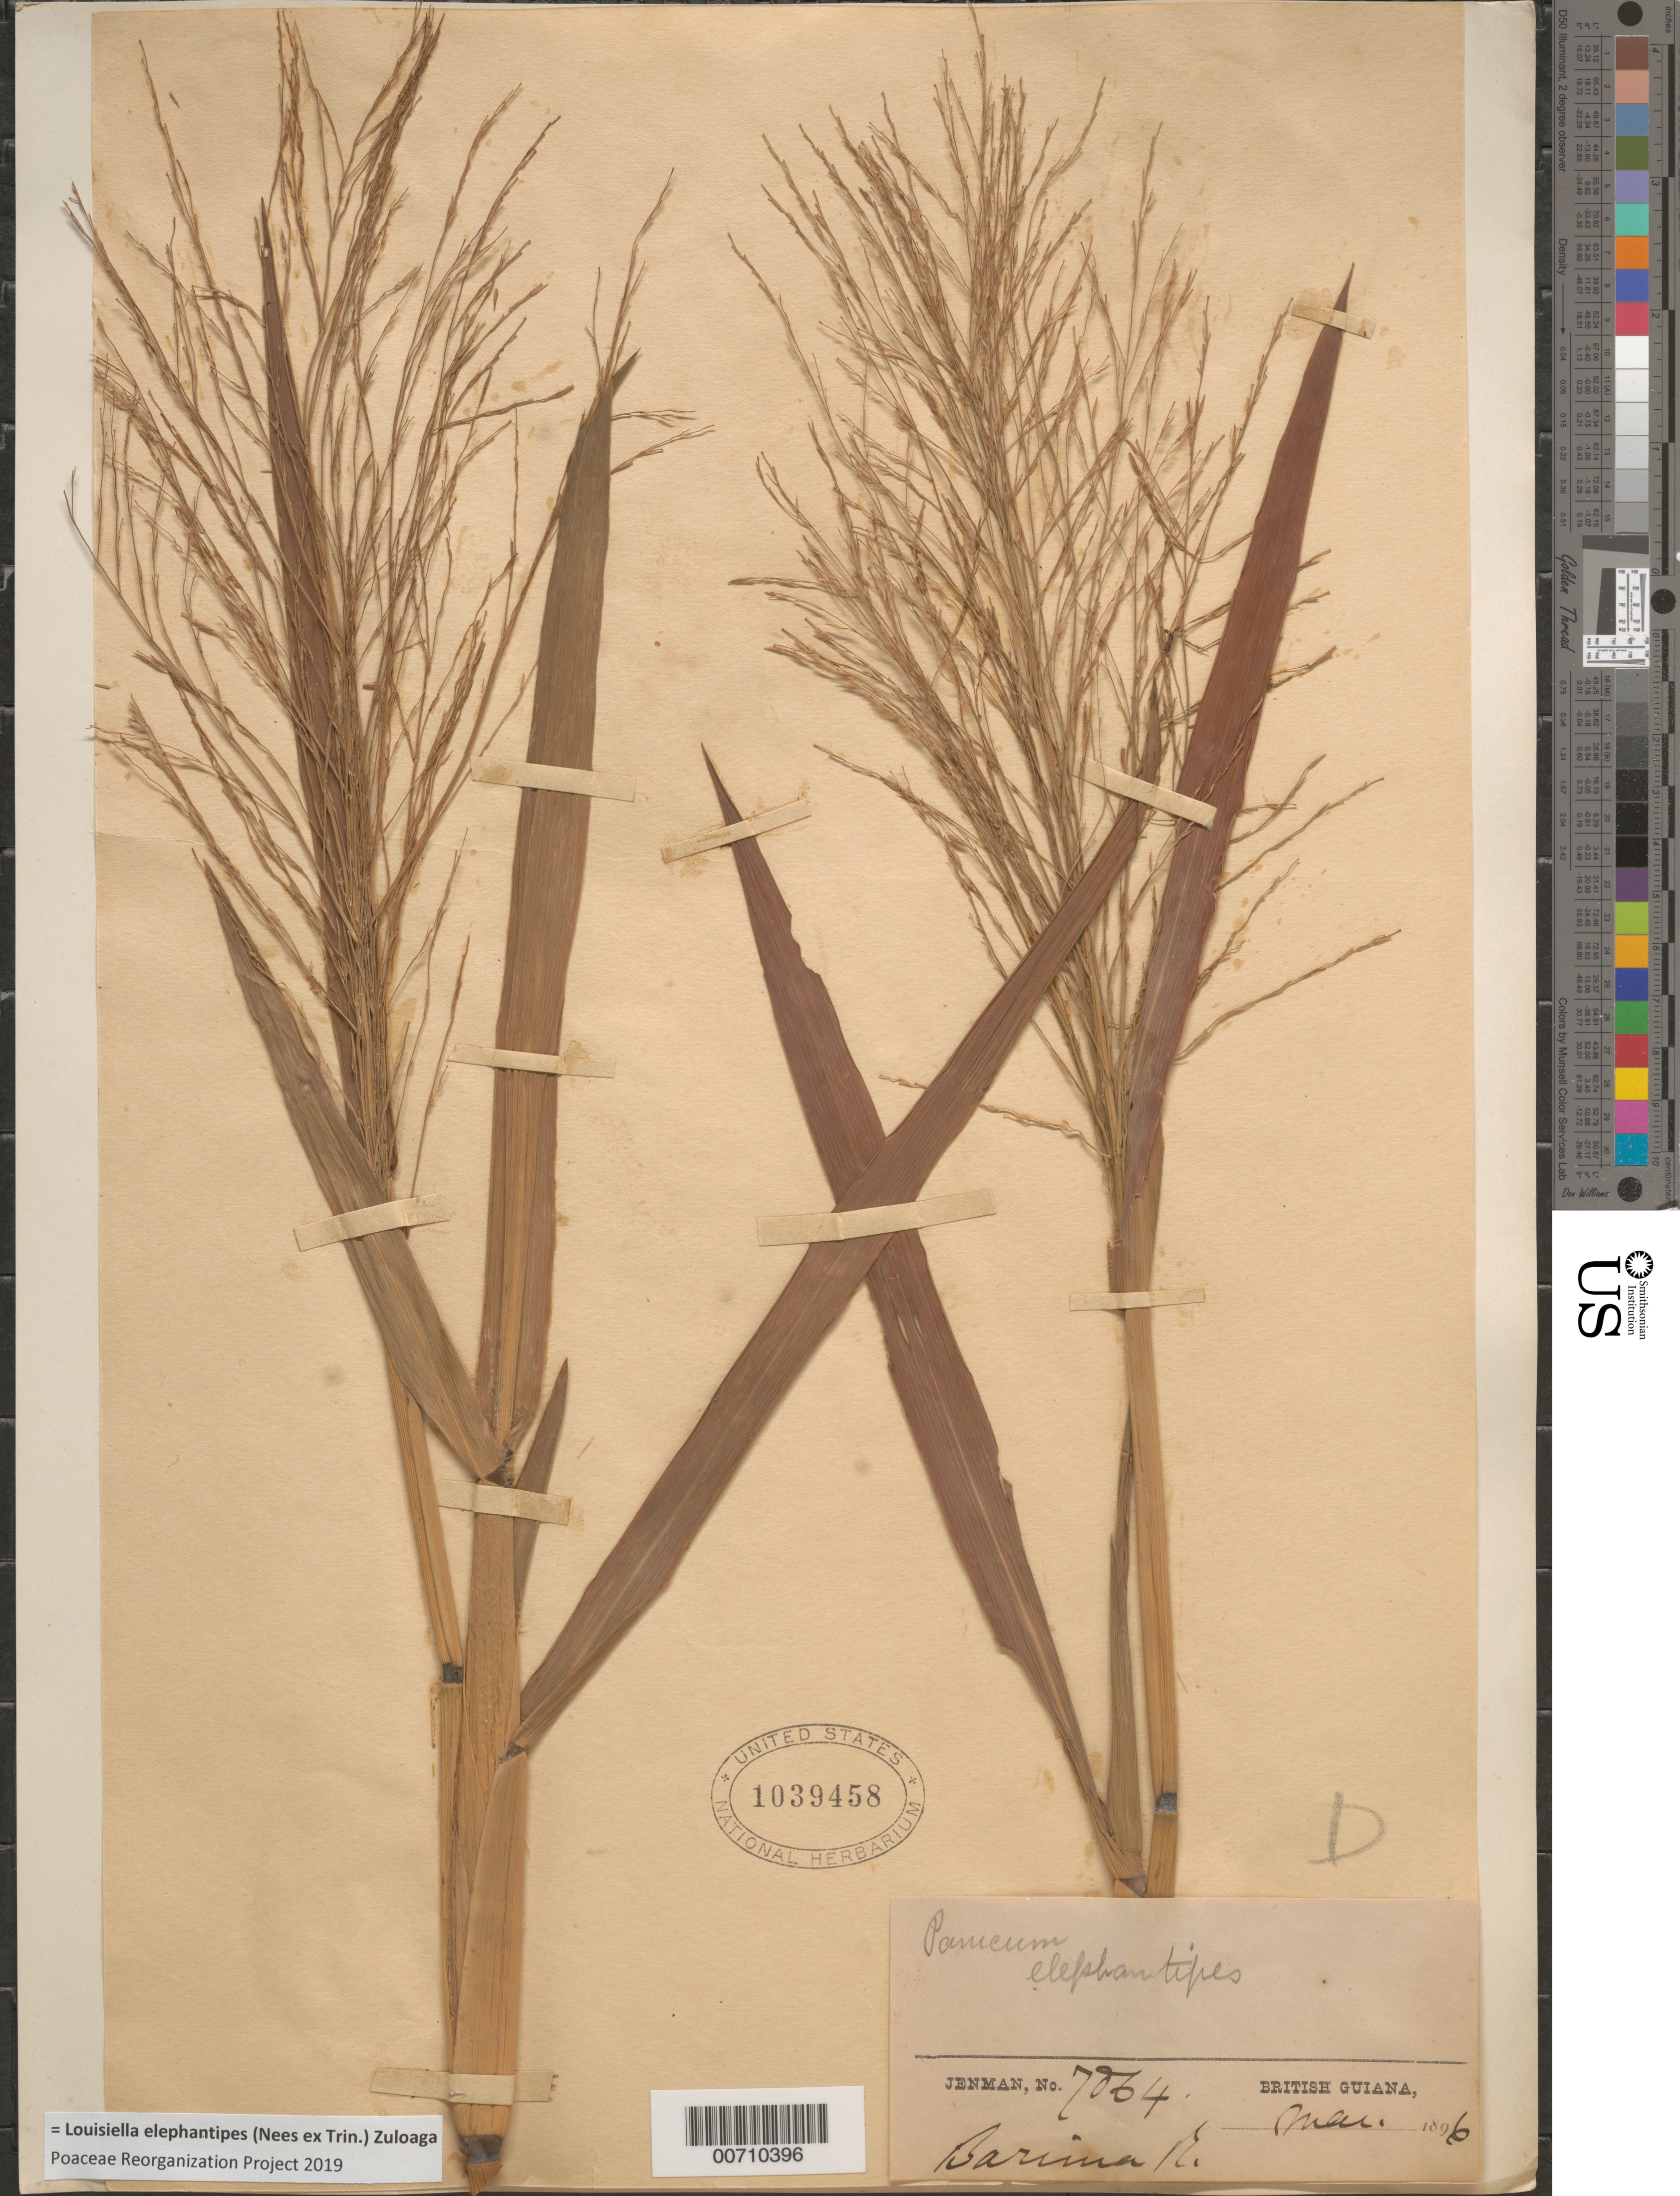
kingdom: Plantae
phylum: Tracheophyta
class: Liliopsida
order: Poales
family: Poaceae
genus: Louisiella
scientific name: Louisiella elephantipes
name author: (Nees ex Trin.) Zuloaga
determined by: Poaceae Reorganization Project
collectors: G. S. Jenman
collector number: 7064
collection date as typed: March 1896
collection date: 1896-03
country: Guyana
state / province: Barima-Waini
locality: Barima R.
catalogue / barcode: US 1039458